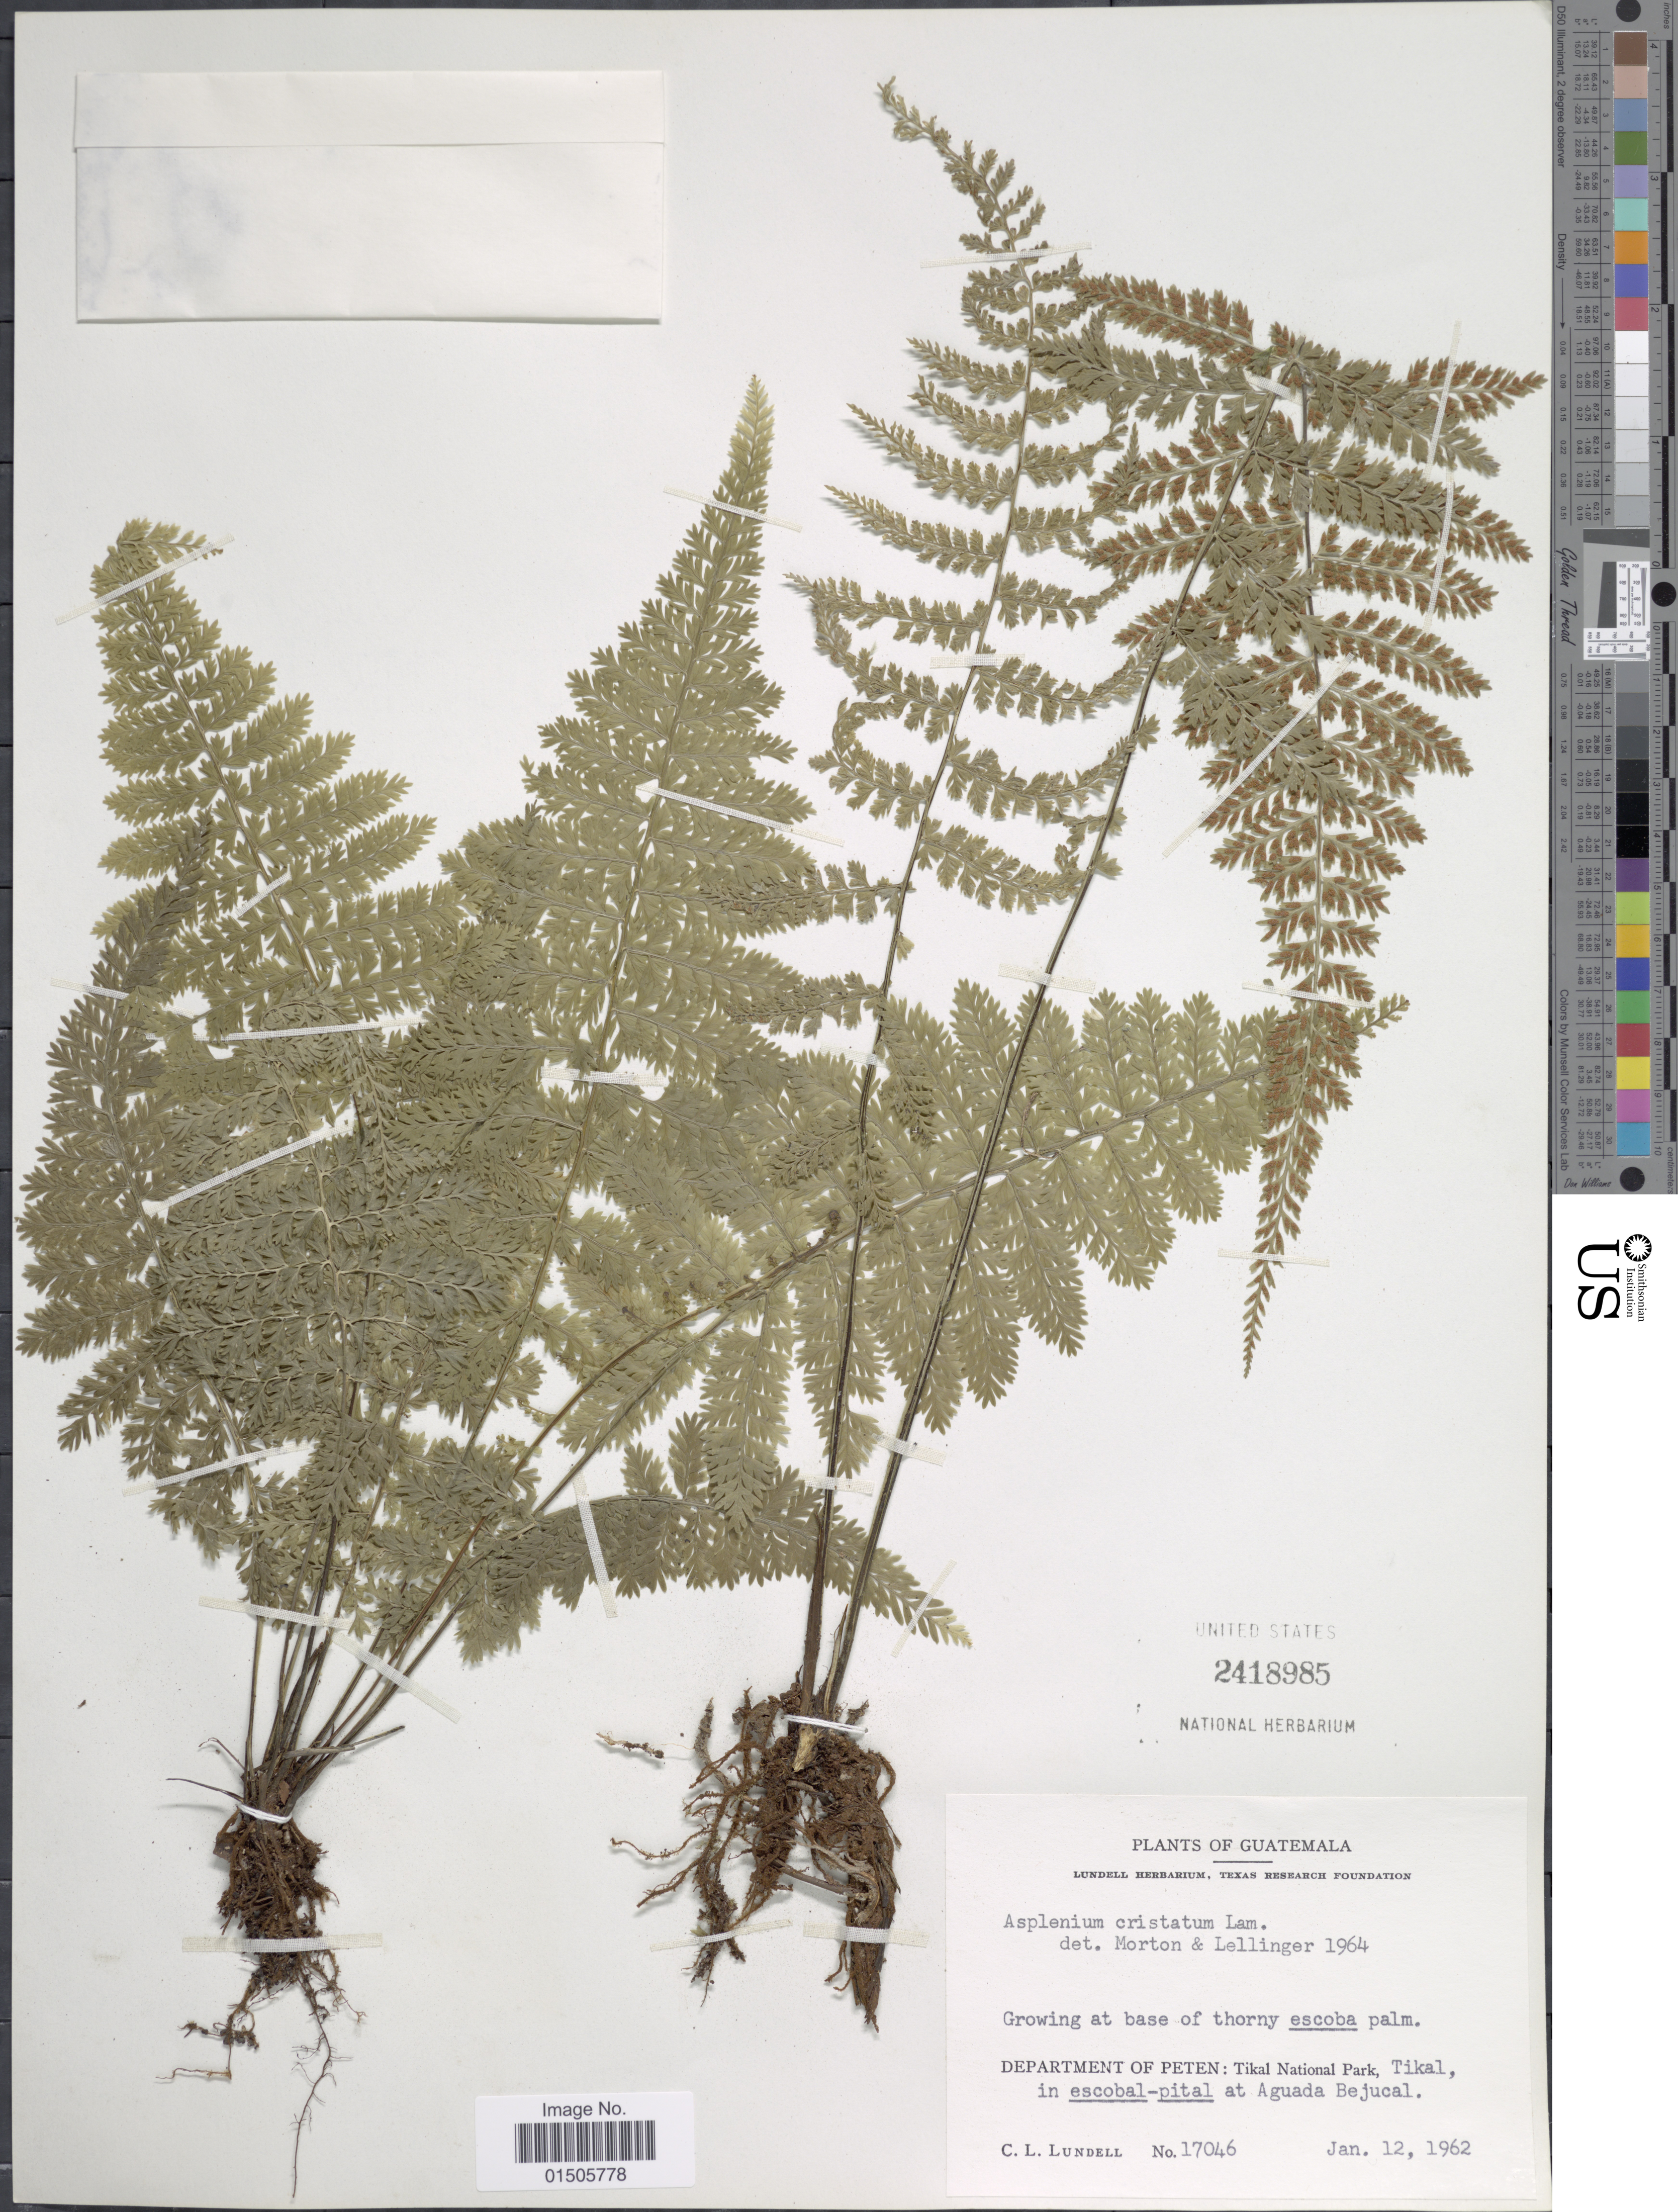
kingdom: Plantae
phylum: Tracheophyta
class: Polypodiopsida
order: Polypodiales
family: Aspleniaceae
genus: Asplenium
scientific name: Asplenium cristatum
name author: Lam.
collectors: C. L. Lundell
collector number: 17046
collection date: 1962-01-12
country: Guatemala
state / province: El Petén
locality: Tikal National Park, Tikal, in escobal pital at Aguada Bejucal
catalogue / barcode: US 2418985